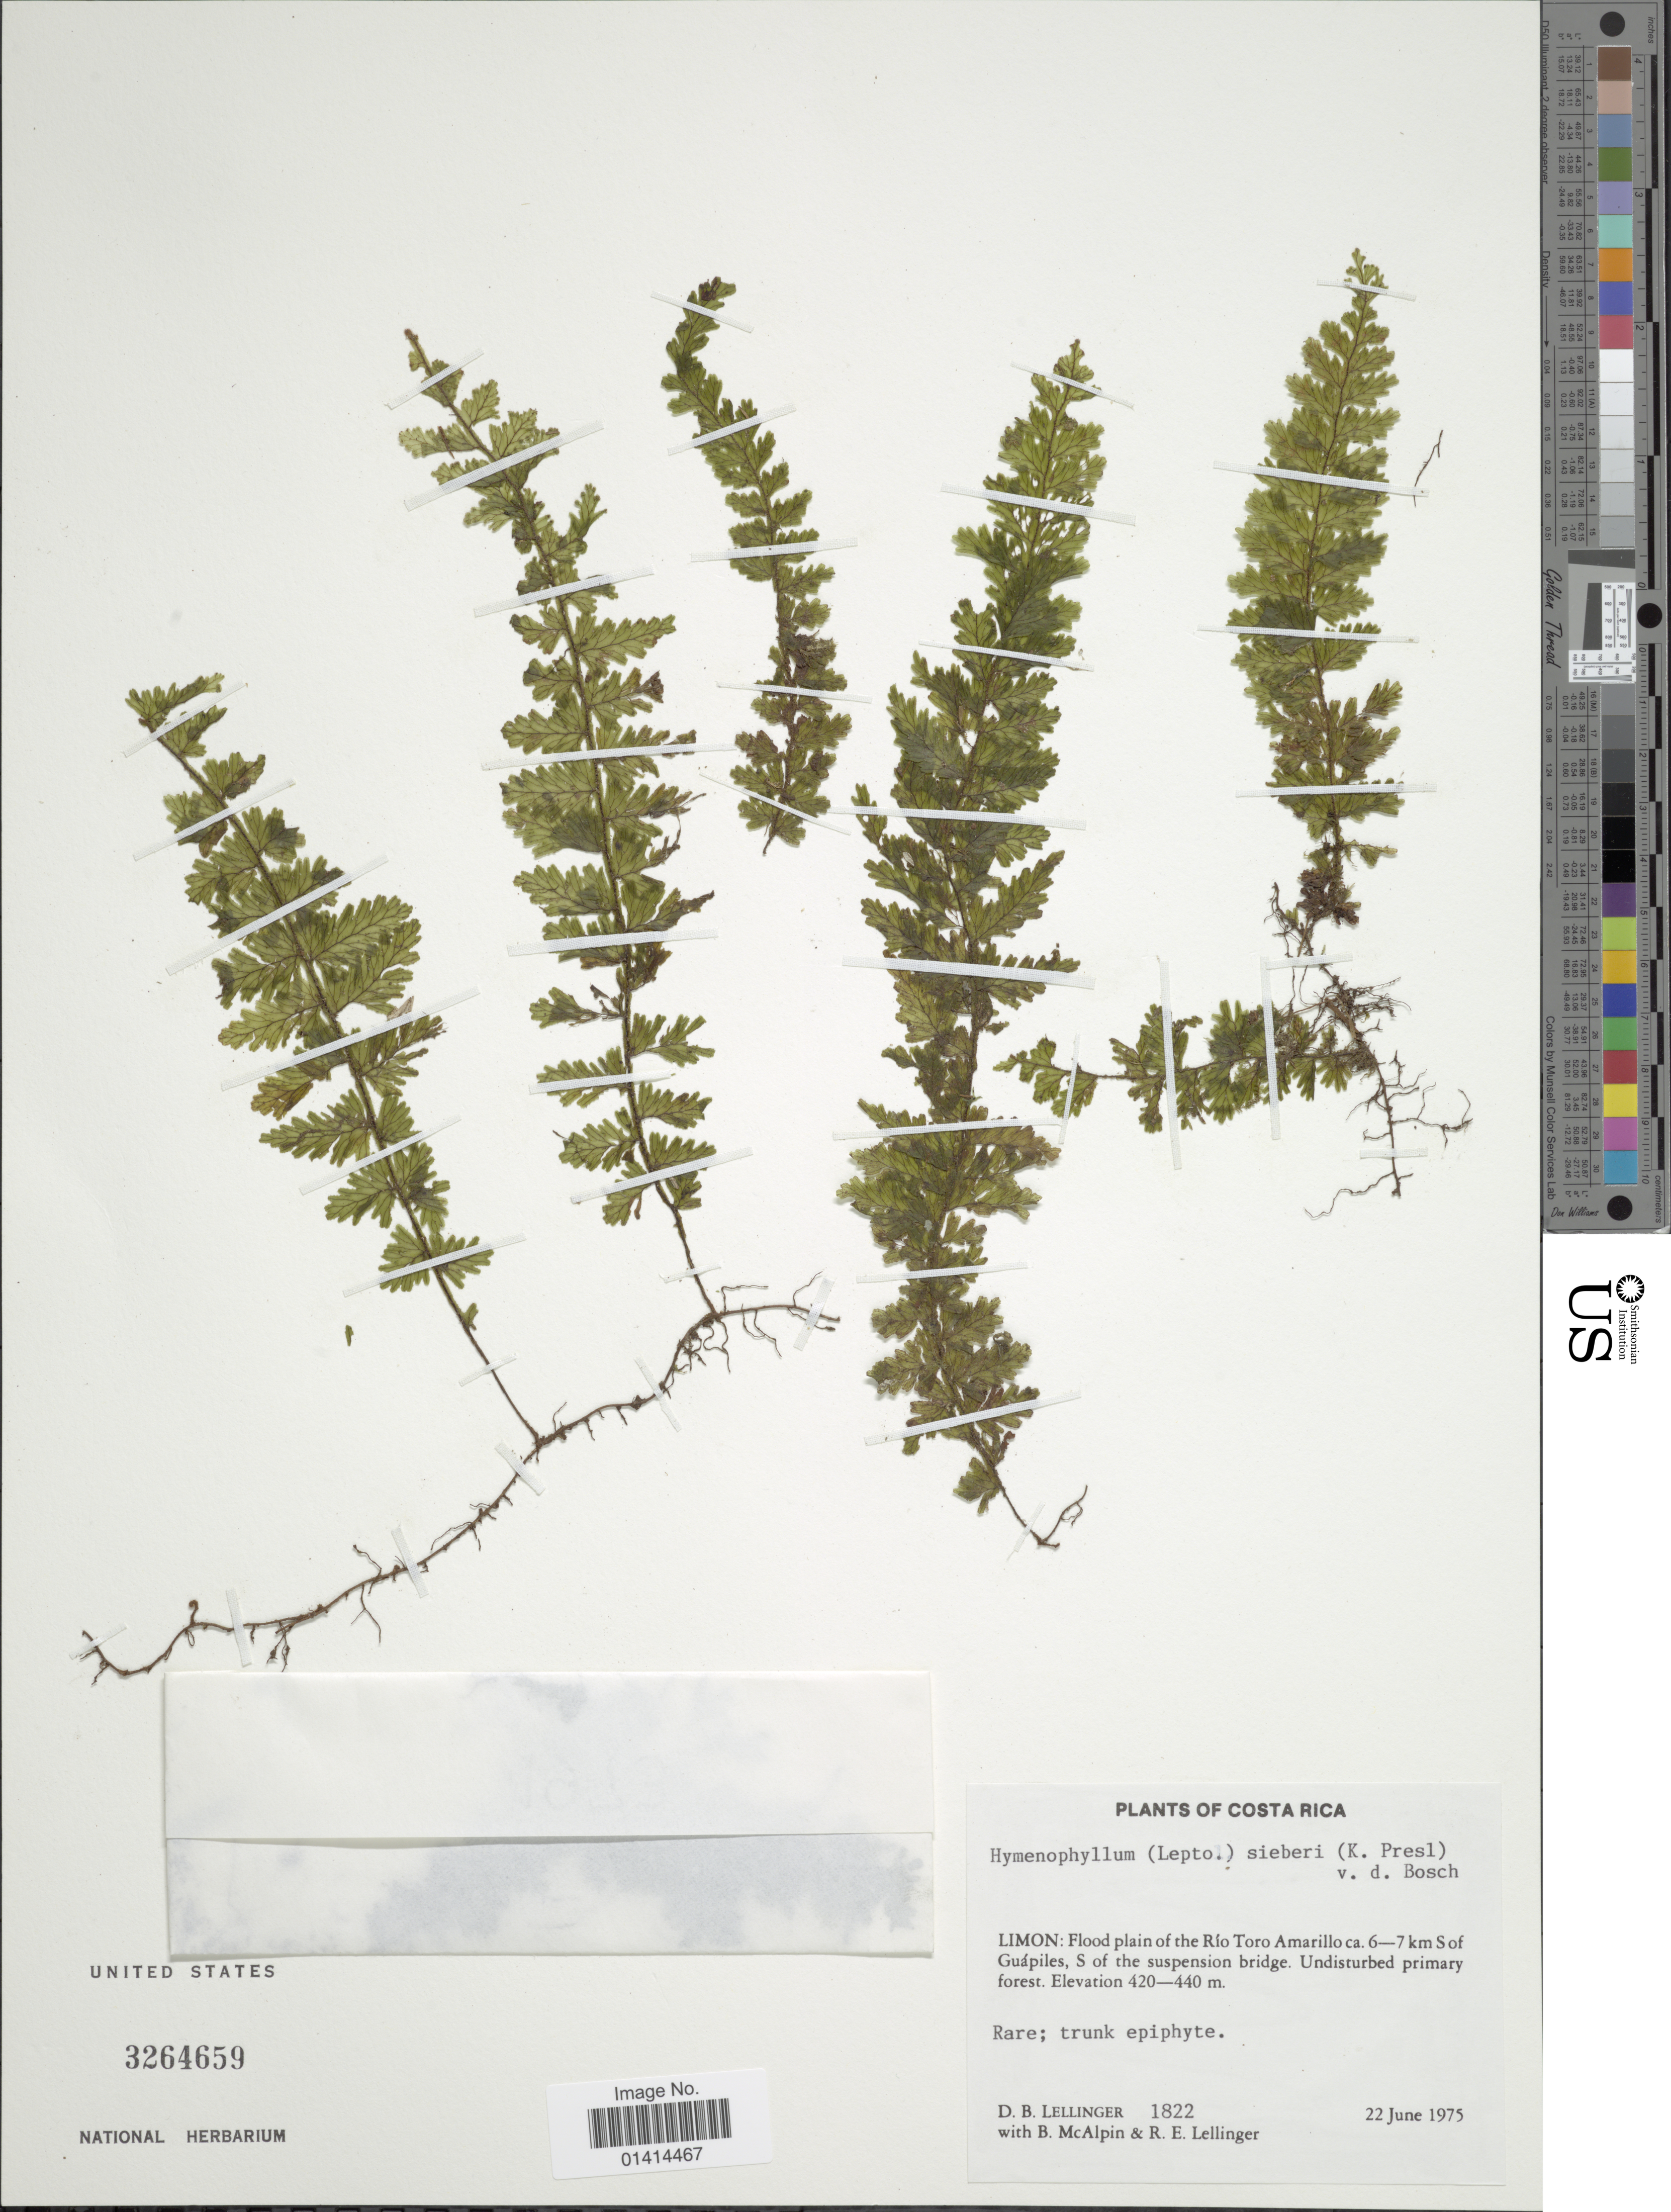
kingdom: Plantae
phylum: Tracheophyta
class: Polypodiopsida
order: Hymenophyllales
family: Hymenophyllaceae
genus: Hymenophyllum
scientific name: Hymenophyllum sieberi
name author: (C. Presl) Bosch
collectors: D. B. Lellinger & J. J. White III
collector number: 1822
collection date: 1975-06-22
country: Costa Rica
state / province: Limón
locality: Flood plain of the Río Toro Amarillo ca 6-7 km mS of Guápiles, S of the suspnsion bridge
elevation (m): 420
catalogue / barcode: US 3264659